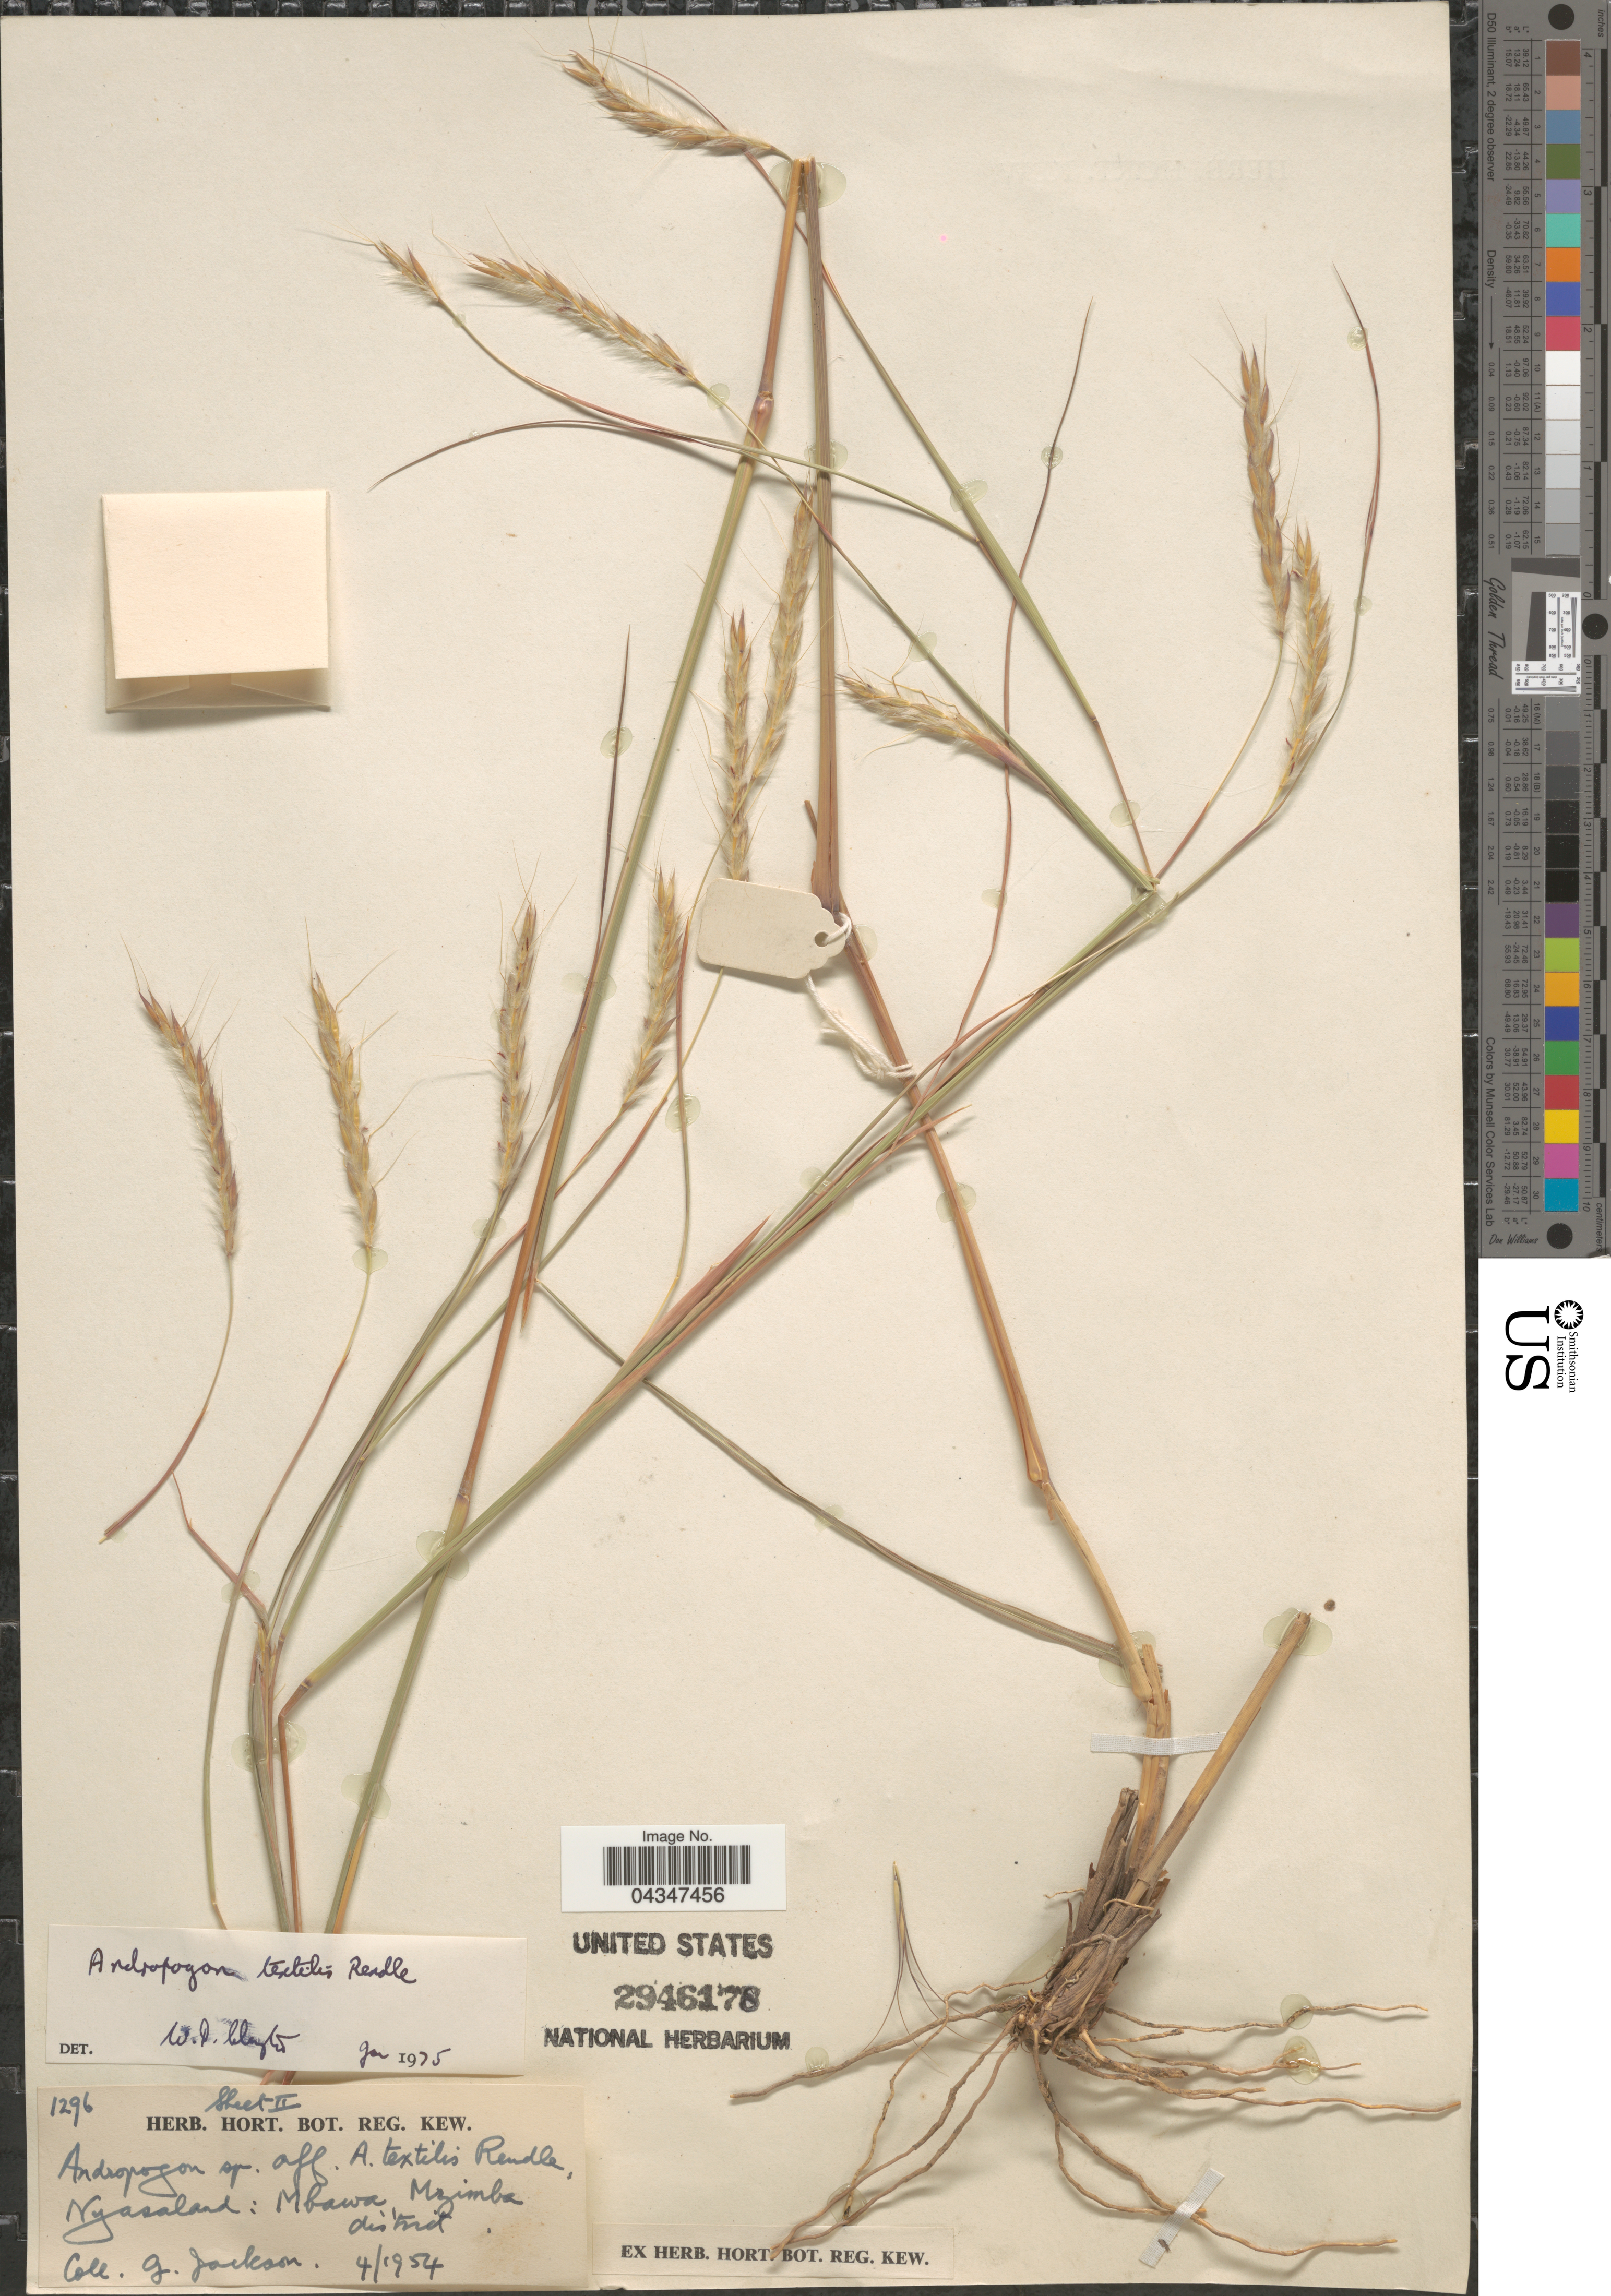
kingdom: Plantae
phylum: Tracheophyta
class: Liliopsida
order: Poales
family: Poaceae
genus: Andropogon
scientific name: Andropogon textilis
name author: Welw. ex Rendle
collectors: G. Jackson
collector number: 1296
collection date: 1954-04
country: Malawi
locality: Nyasaland: Mbawa, Mzimba district.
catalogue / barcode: US 2946178